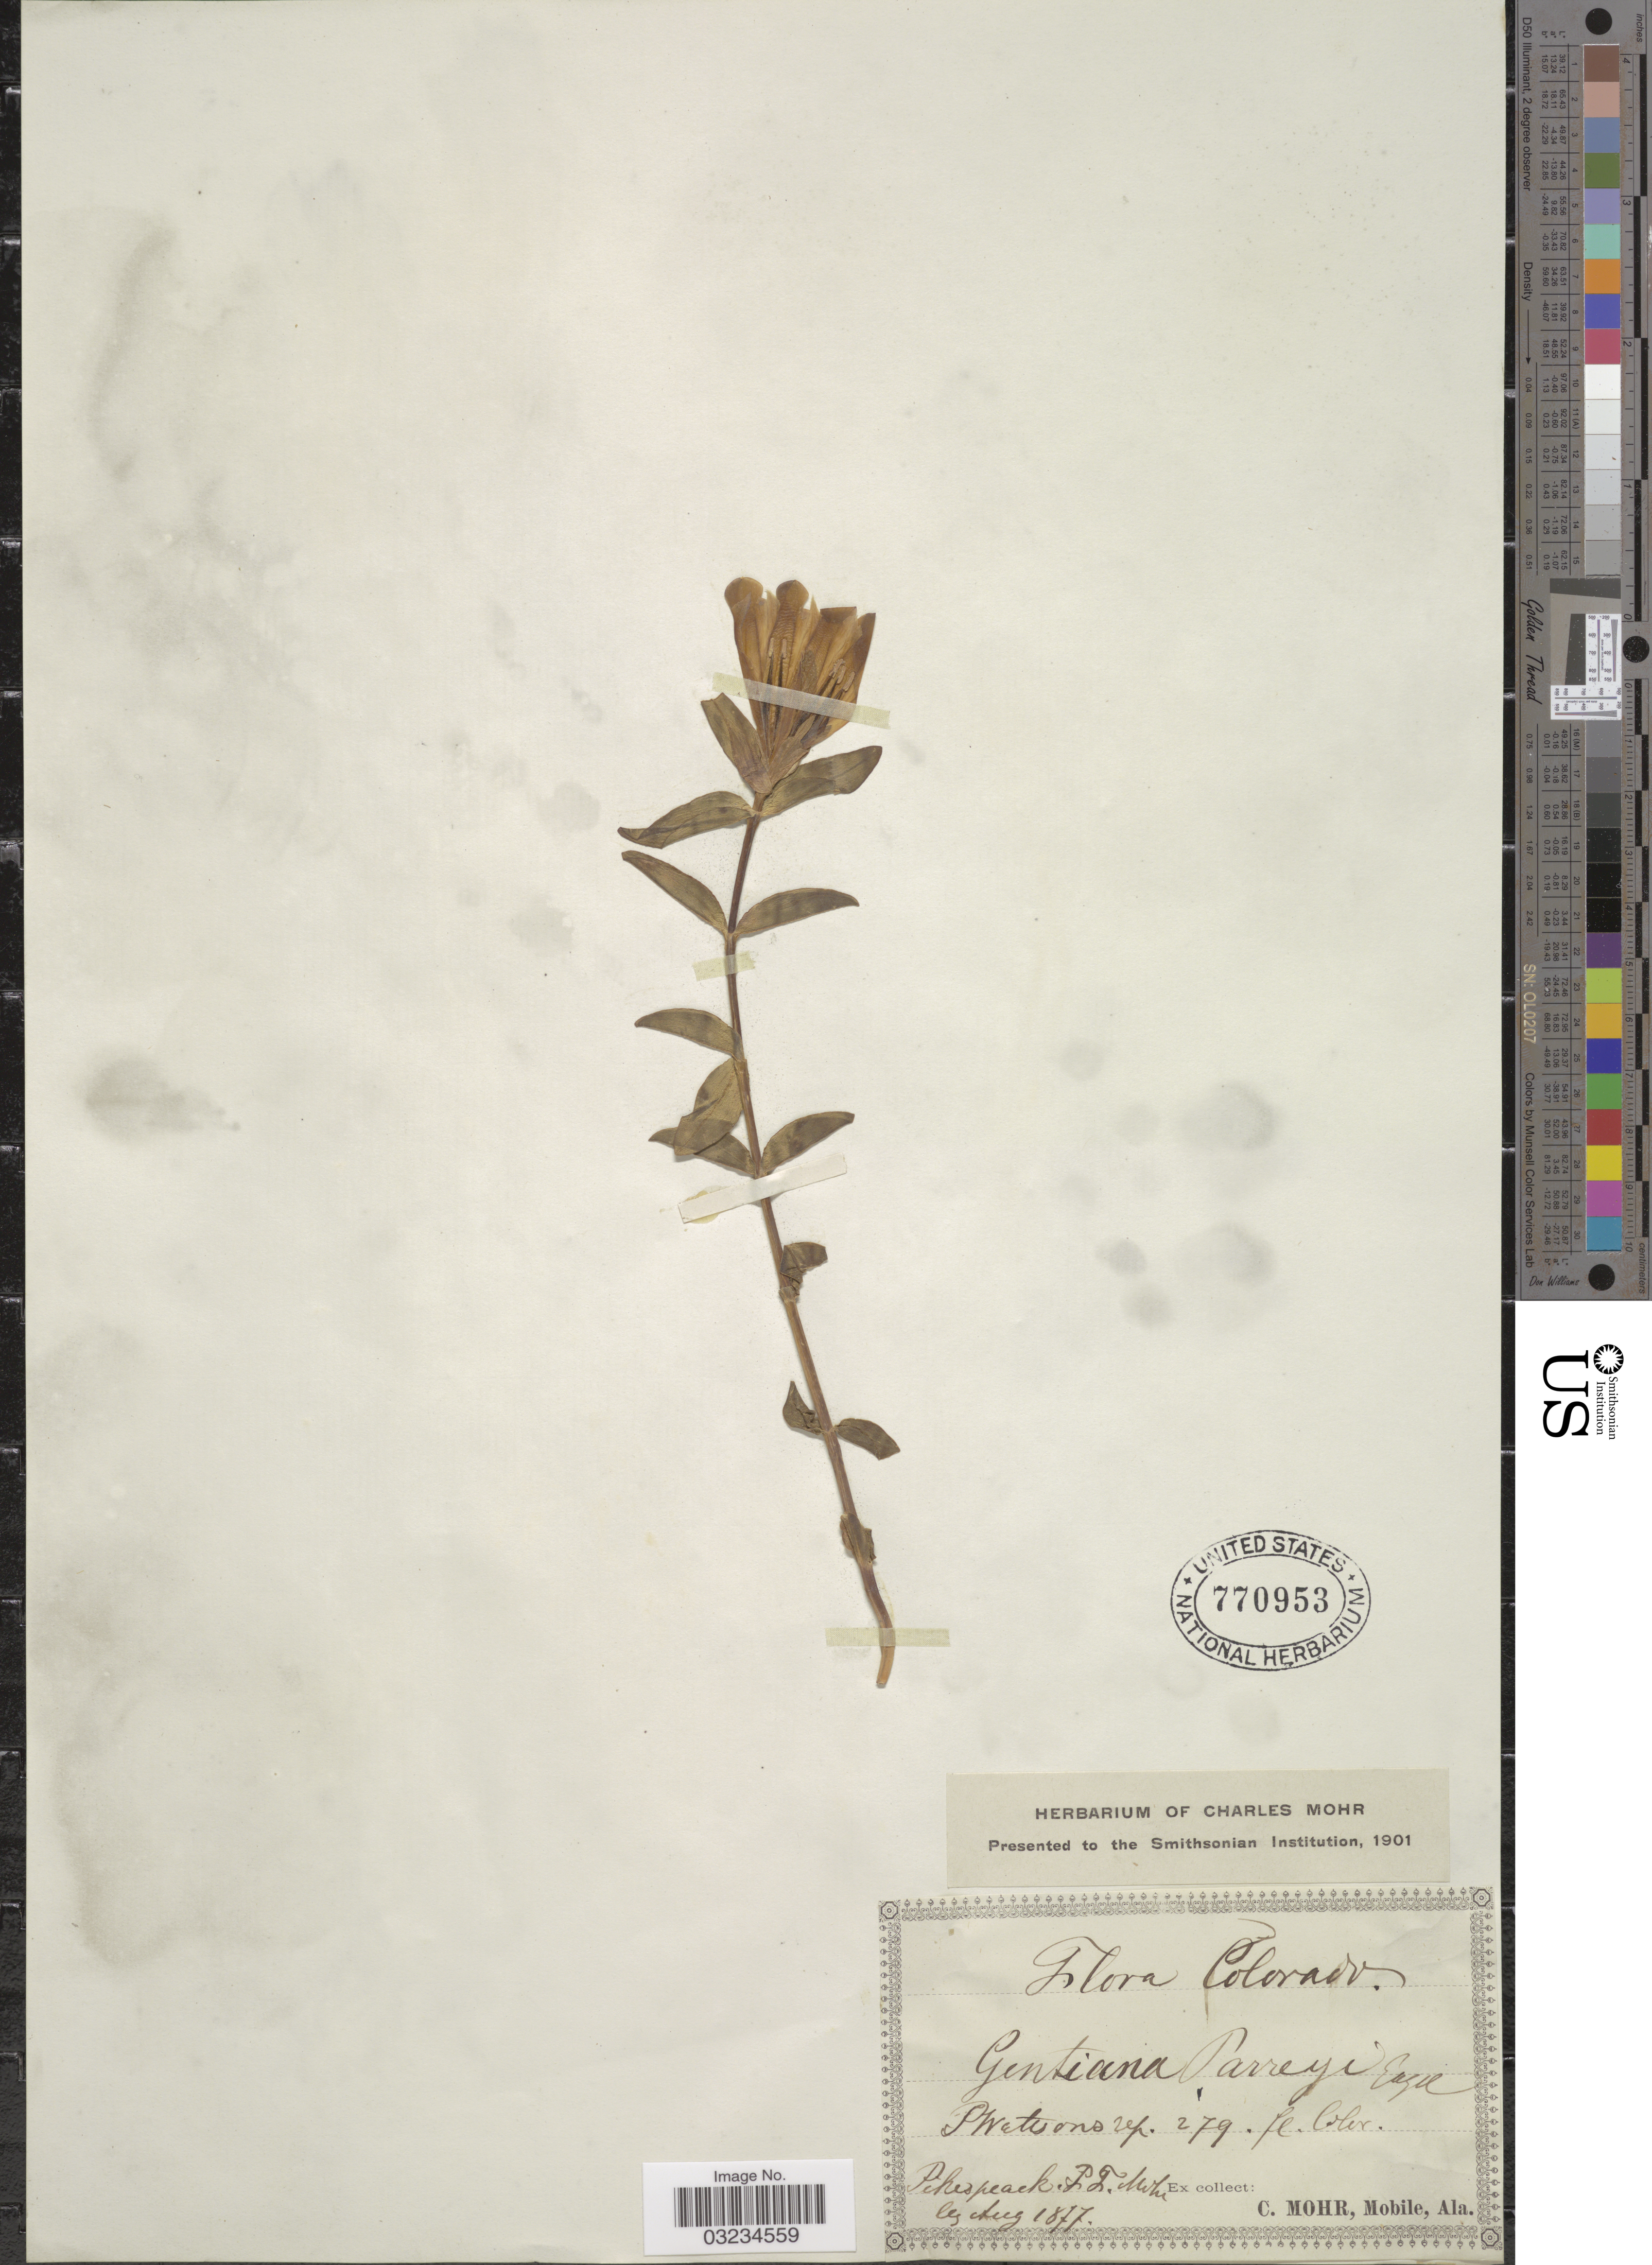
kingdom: Plantae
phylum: Tracheophyta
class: Magnoliopsida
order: Gentianales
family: Gentianaceae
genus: Gentiana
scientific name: Gentiana parryi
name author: Engelm.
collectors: P. F. Mohr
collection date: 1877-08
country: United States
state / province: Colorado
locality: Pikes Peak.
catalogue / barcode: US 770953